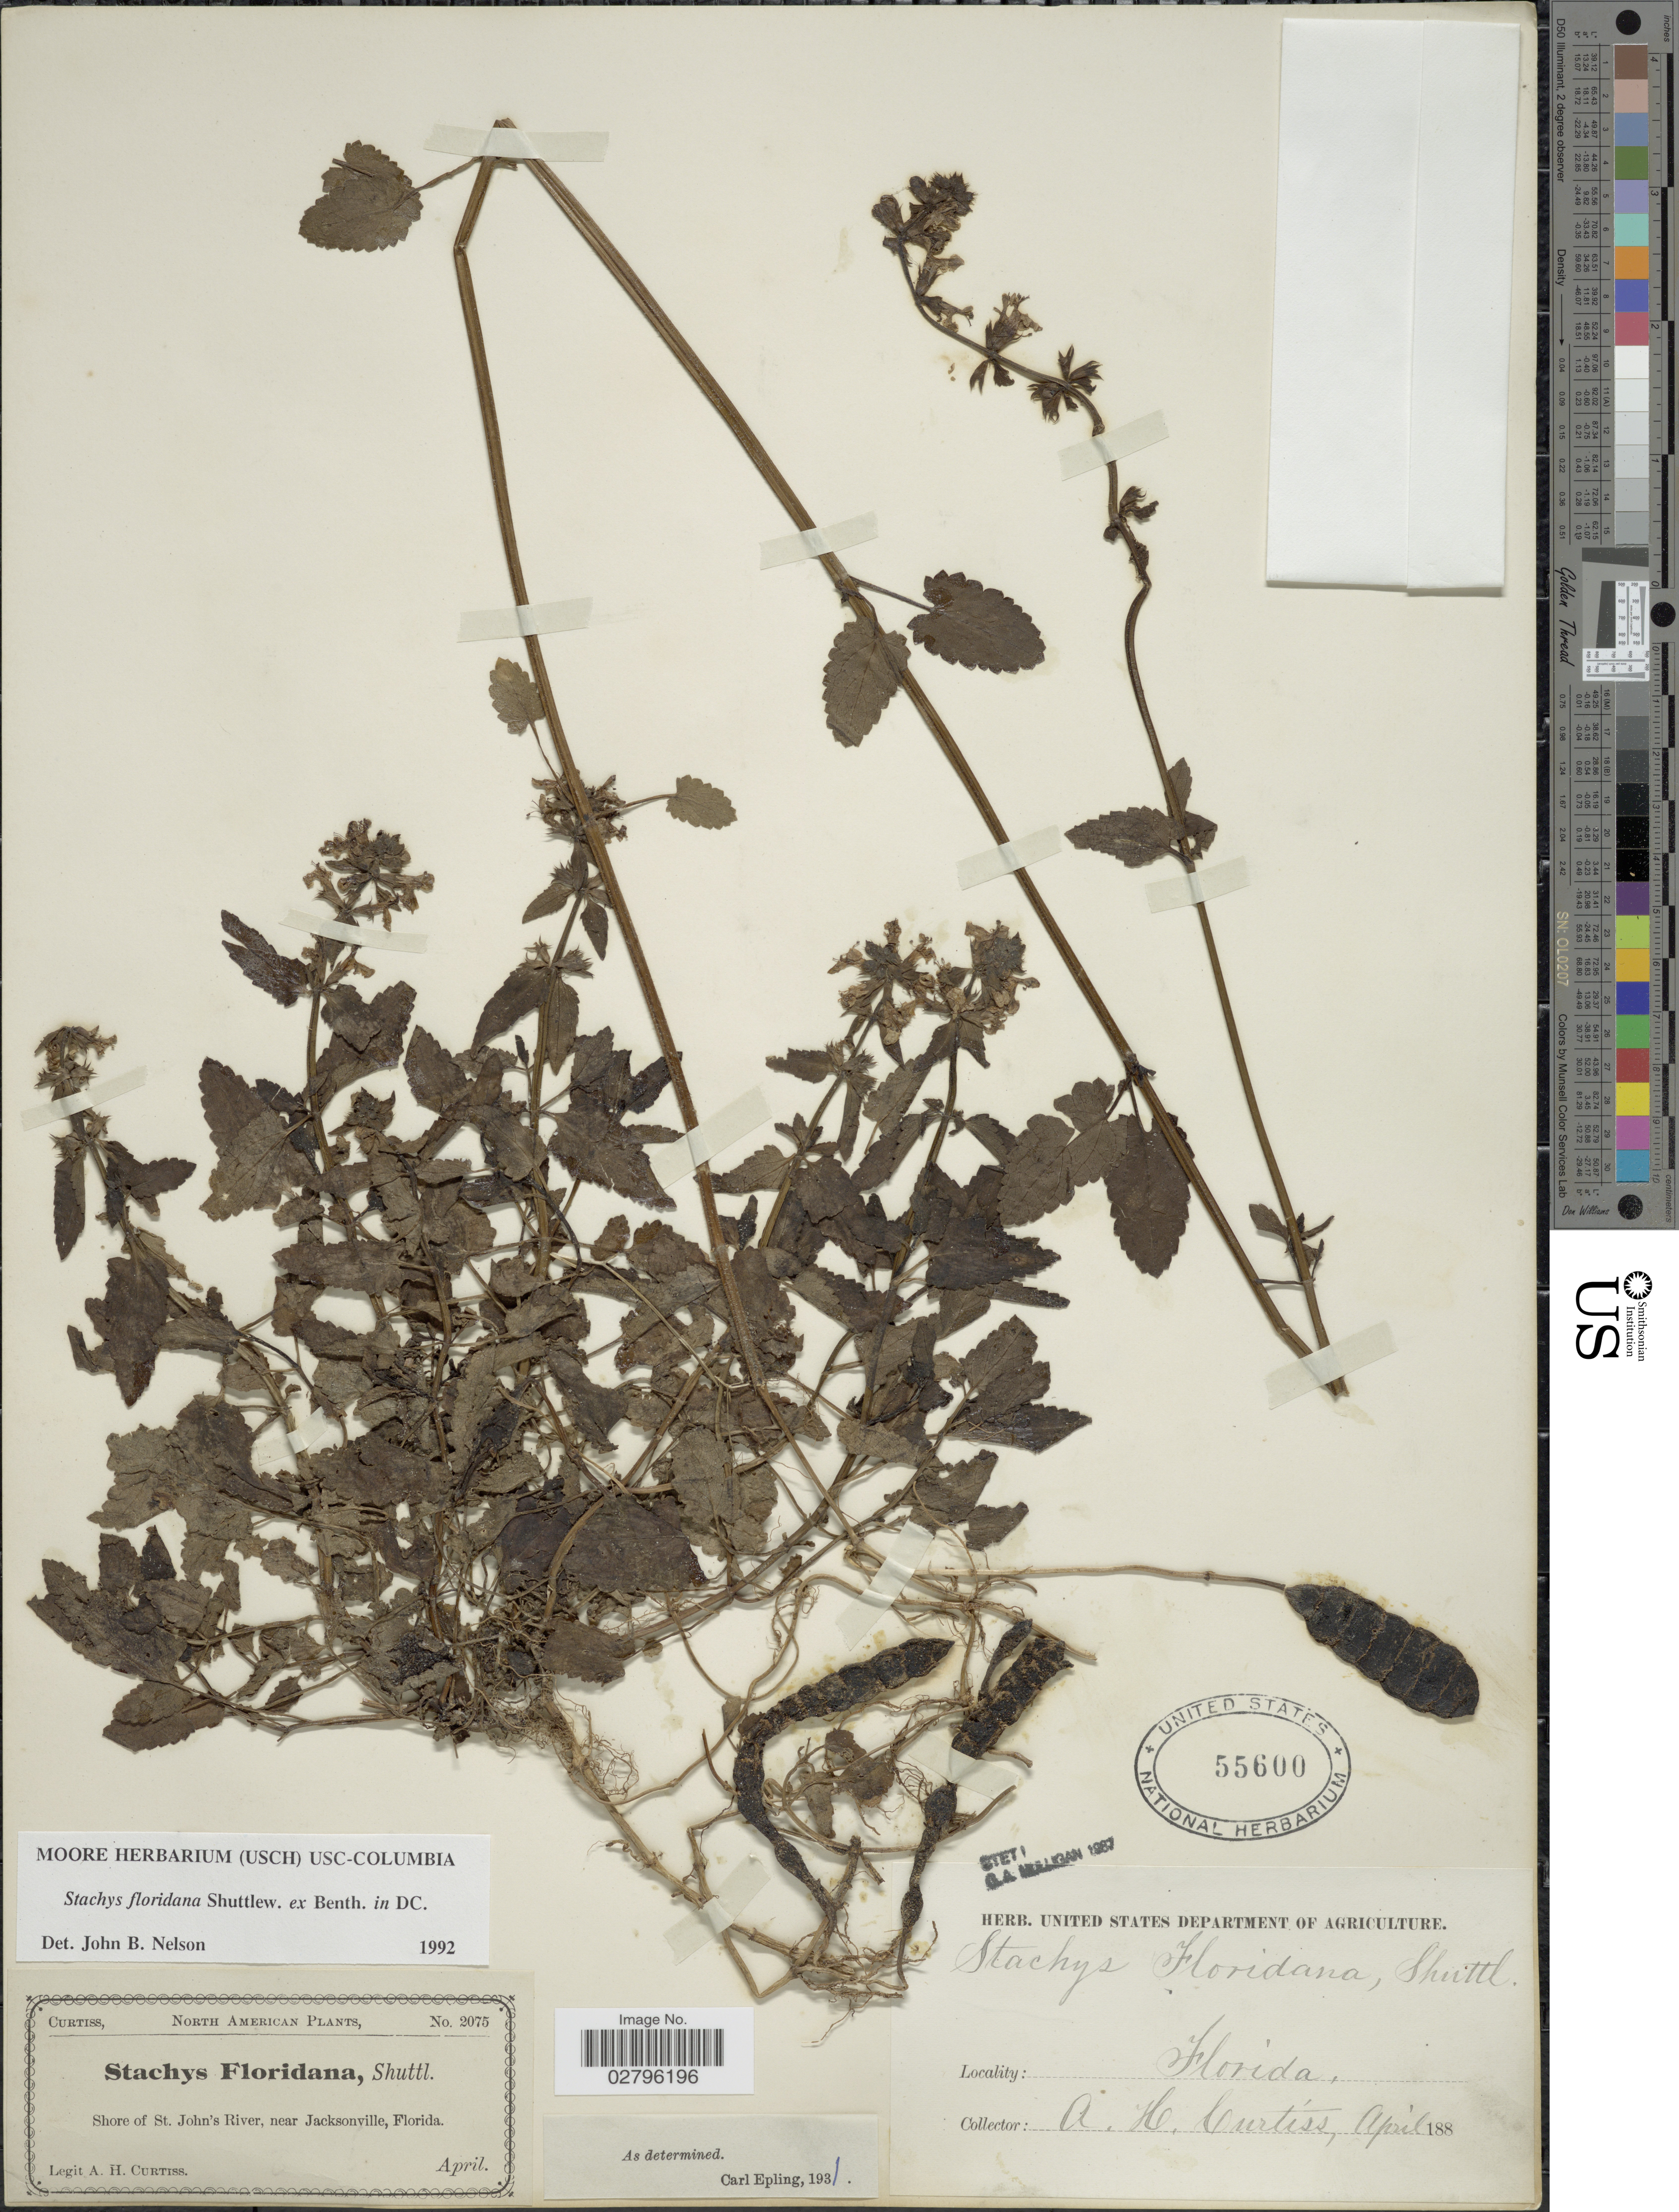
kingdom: Plantae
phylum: Tracheophyta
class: Magnoliopsida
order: Lamiales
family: Lamiaceae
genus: Stachys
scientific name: Stachys floridana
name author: Shuttlew. ex Benth.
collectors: A. H. Curtiss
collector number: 2075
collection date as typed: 188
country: United States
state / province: Florida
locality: Shore of St. John's River, near Jacksonville, Florida.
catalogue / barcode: US 55600